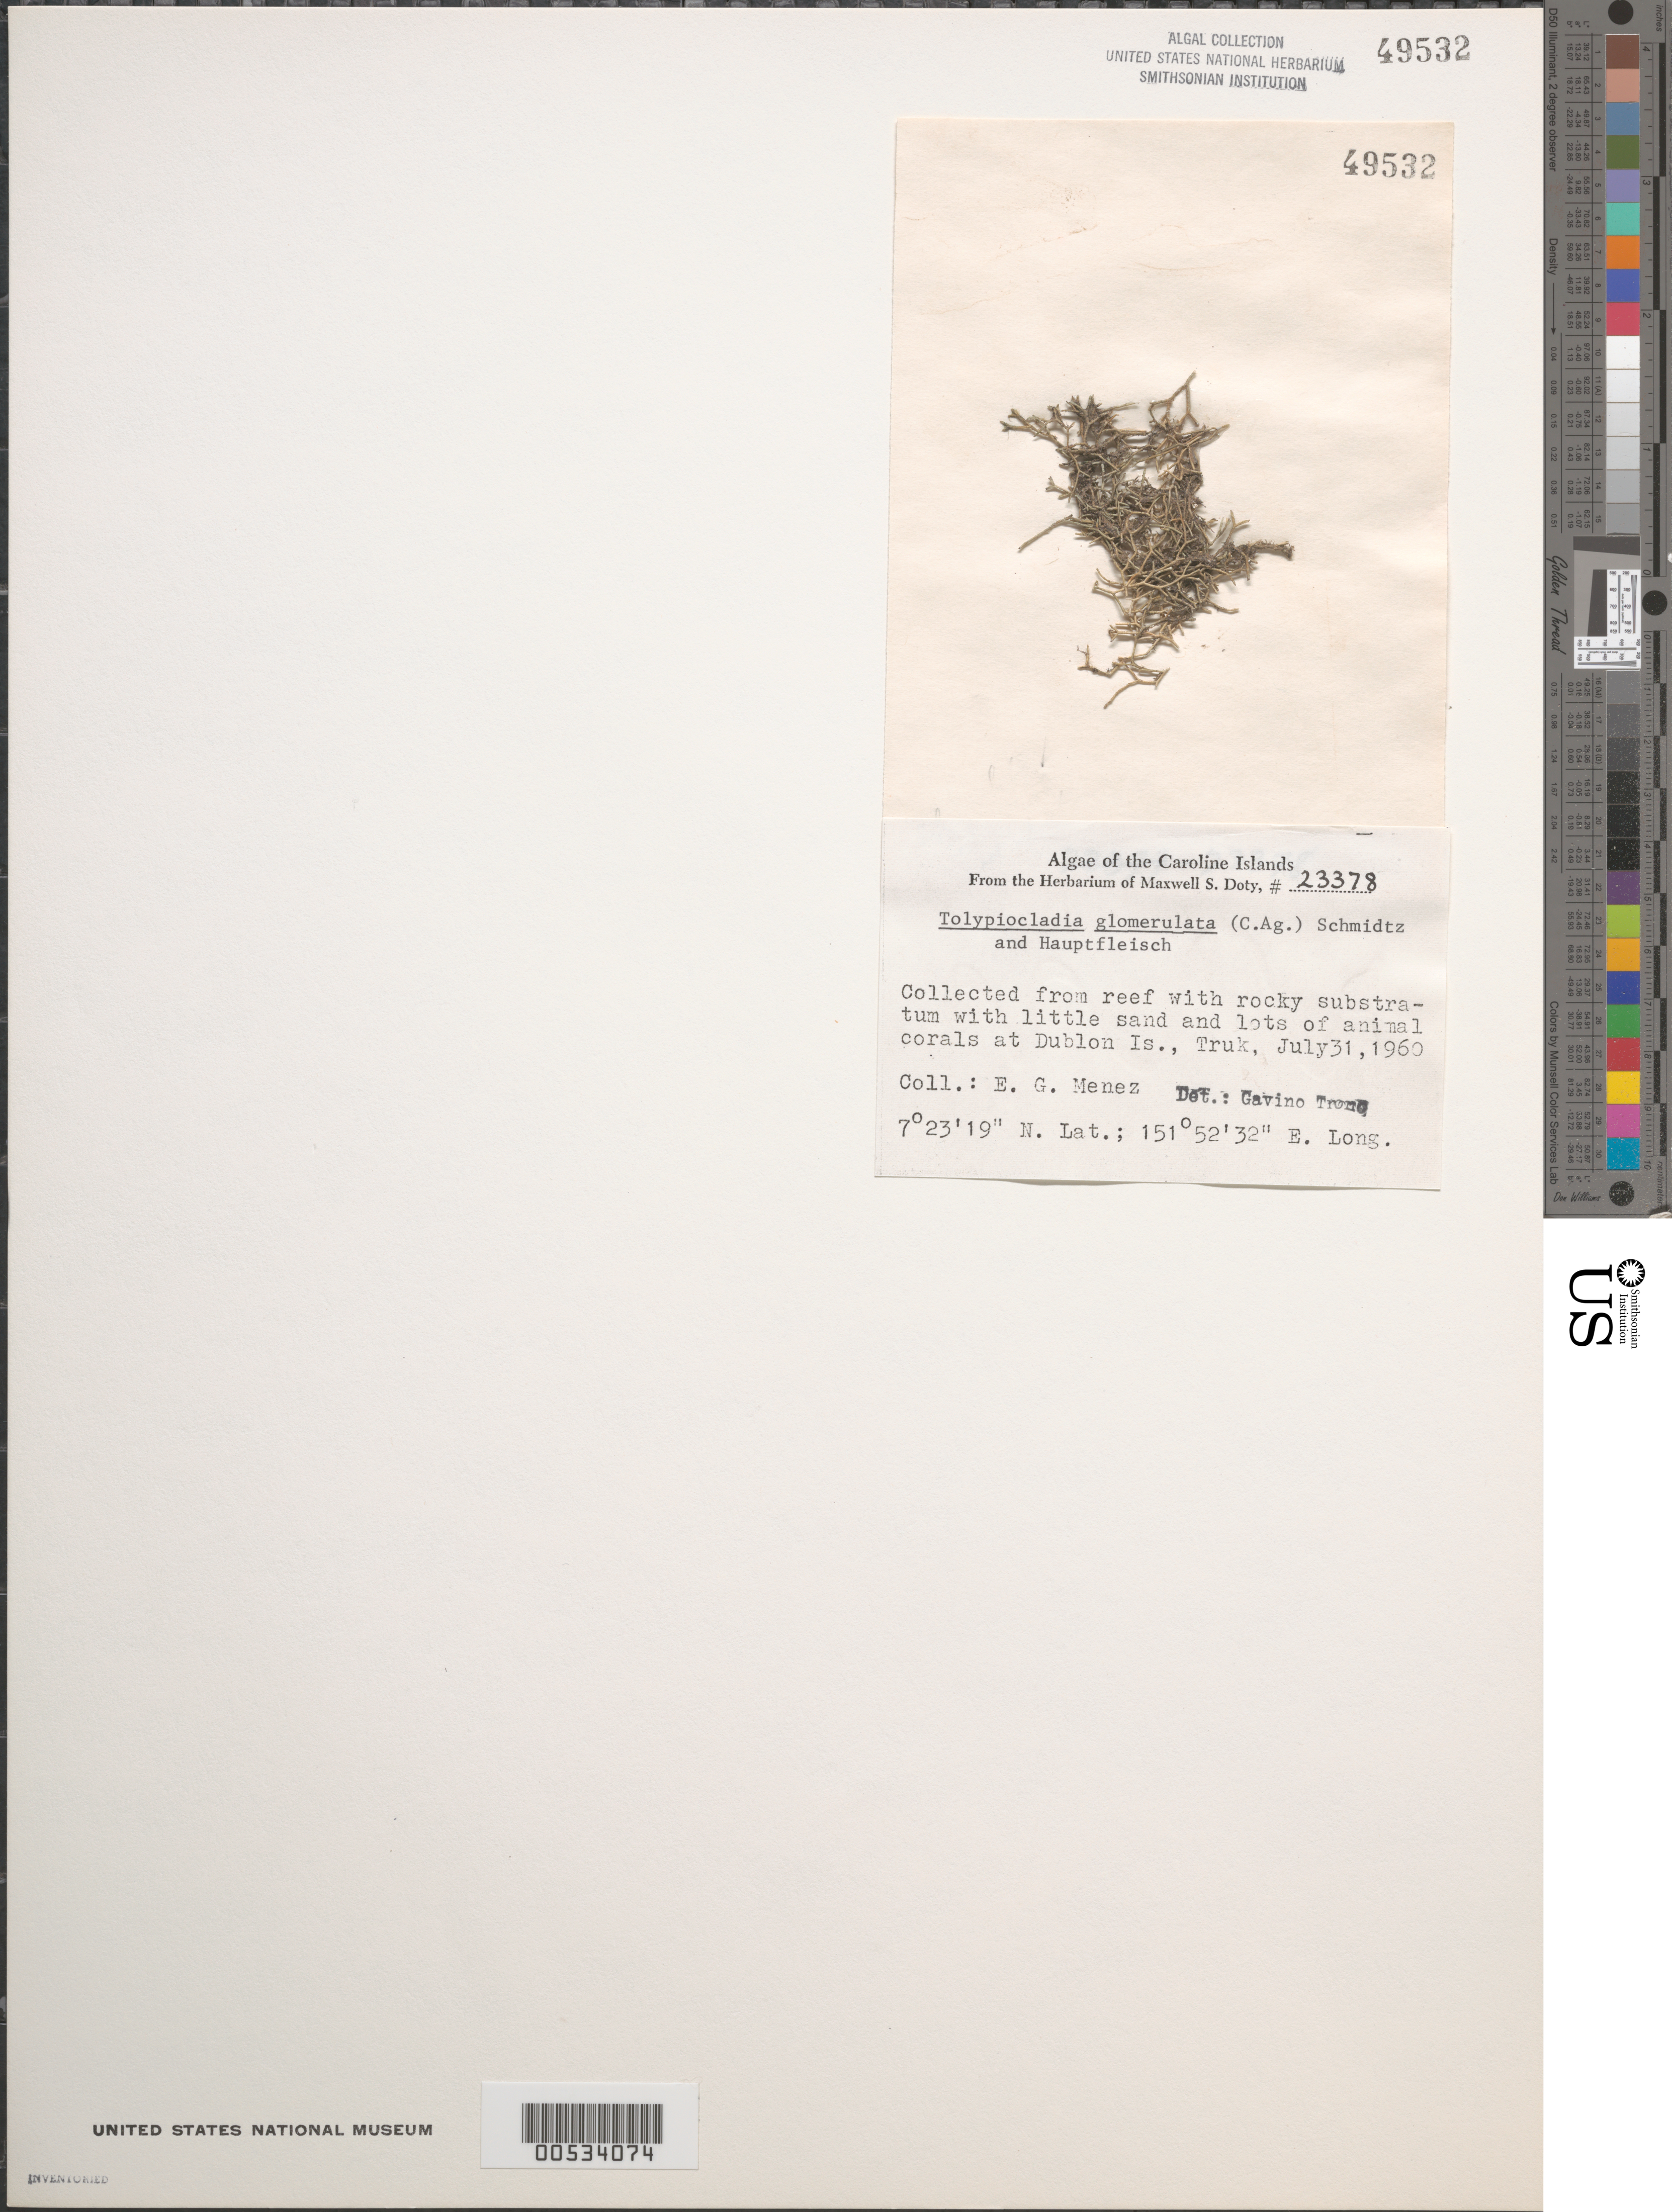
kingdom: Plantae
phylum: Rhodophyta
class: Florideophyceae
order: Ceramiales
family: Rhodomelaceae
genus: Tolypiocladia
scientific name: Tolypiocladia glomerulata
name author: (C. Agardh) F. Schmitz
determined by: Trono, Gavino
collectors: Meñez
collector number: MSD 23378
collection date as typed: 31 Jul 1960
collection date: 1960-07-31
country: Micronesia, Federated States of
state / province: Truk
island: Dublon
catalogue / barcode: US 49532